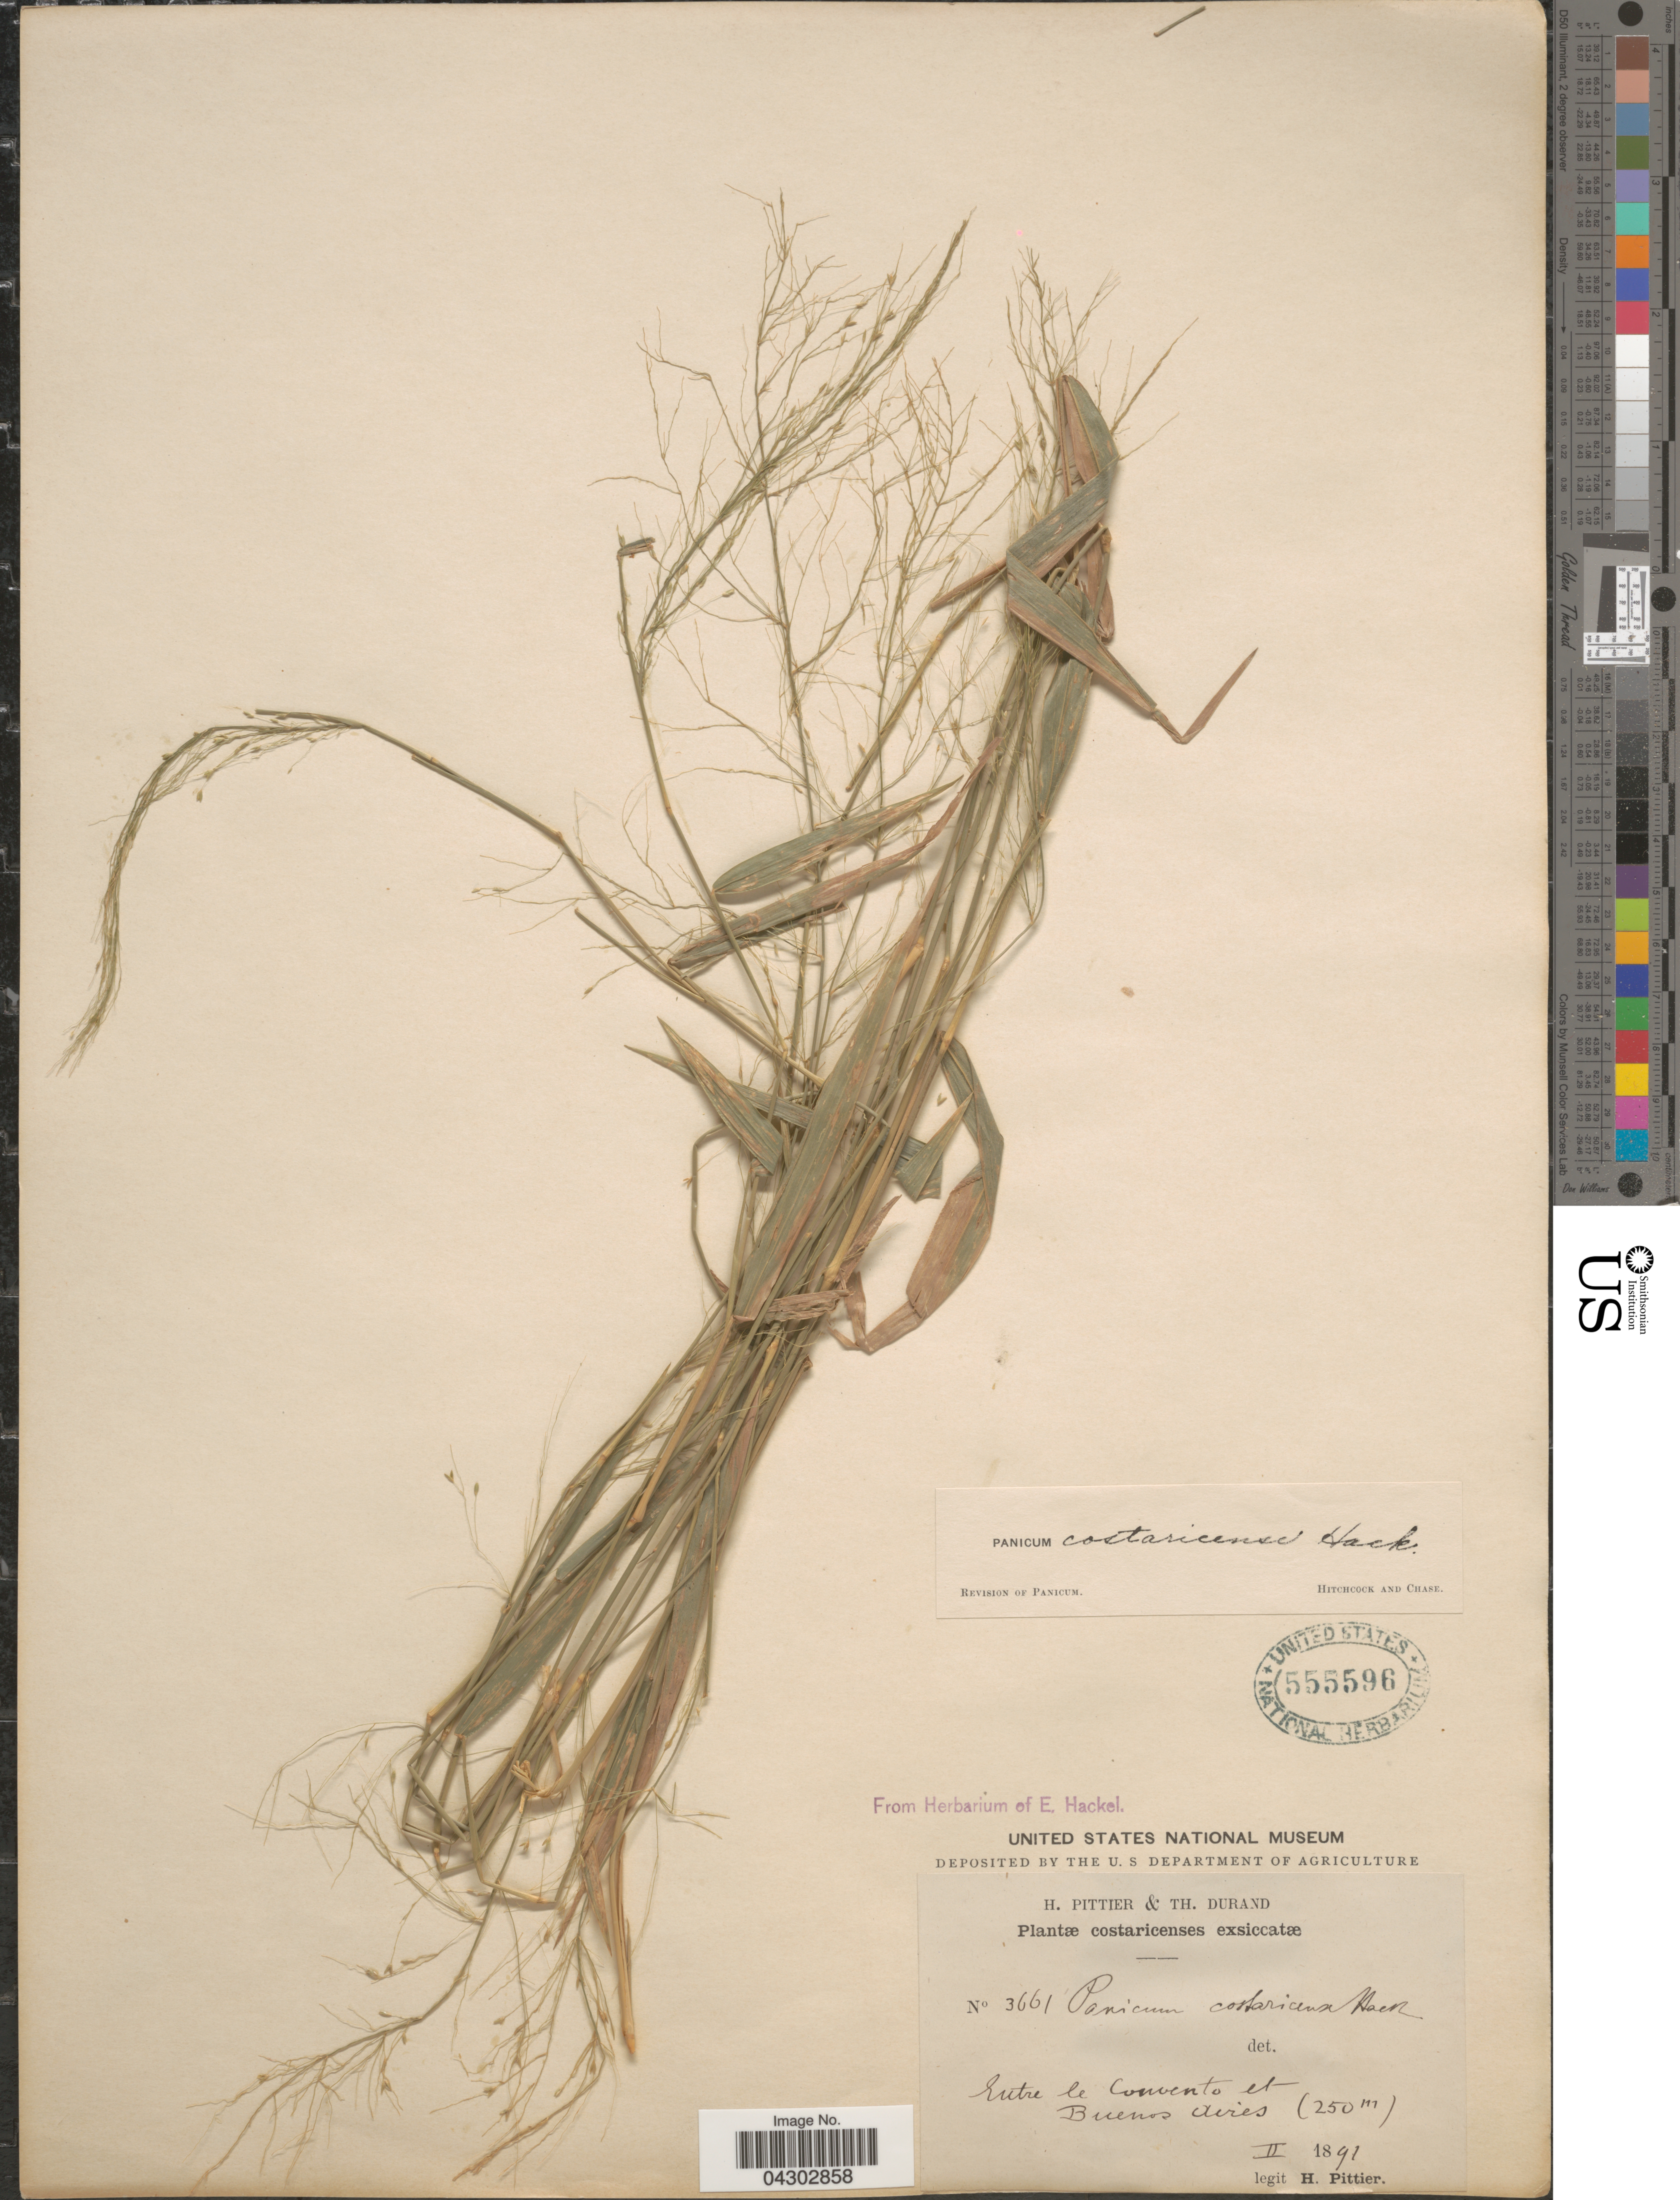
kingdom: Plantae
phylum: Tracheophyta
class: Liliopsida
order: Poales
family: Poaceae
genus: Panicum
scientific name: Panicum haenkeanum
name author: J. Presl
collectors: H. F. Pittier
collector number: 3661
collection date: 1891-02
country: Costa Rica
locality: Entre de Convento et Buenos Aires.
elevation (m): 250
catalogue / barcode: US 555596